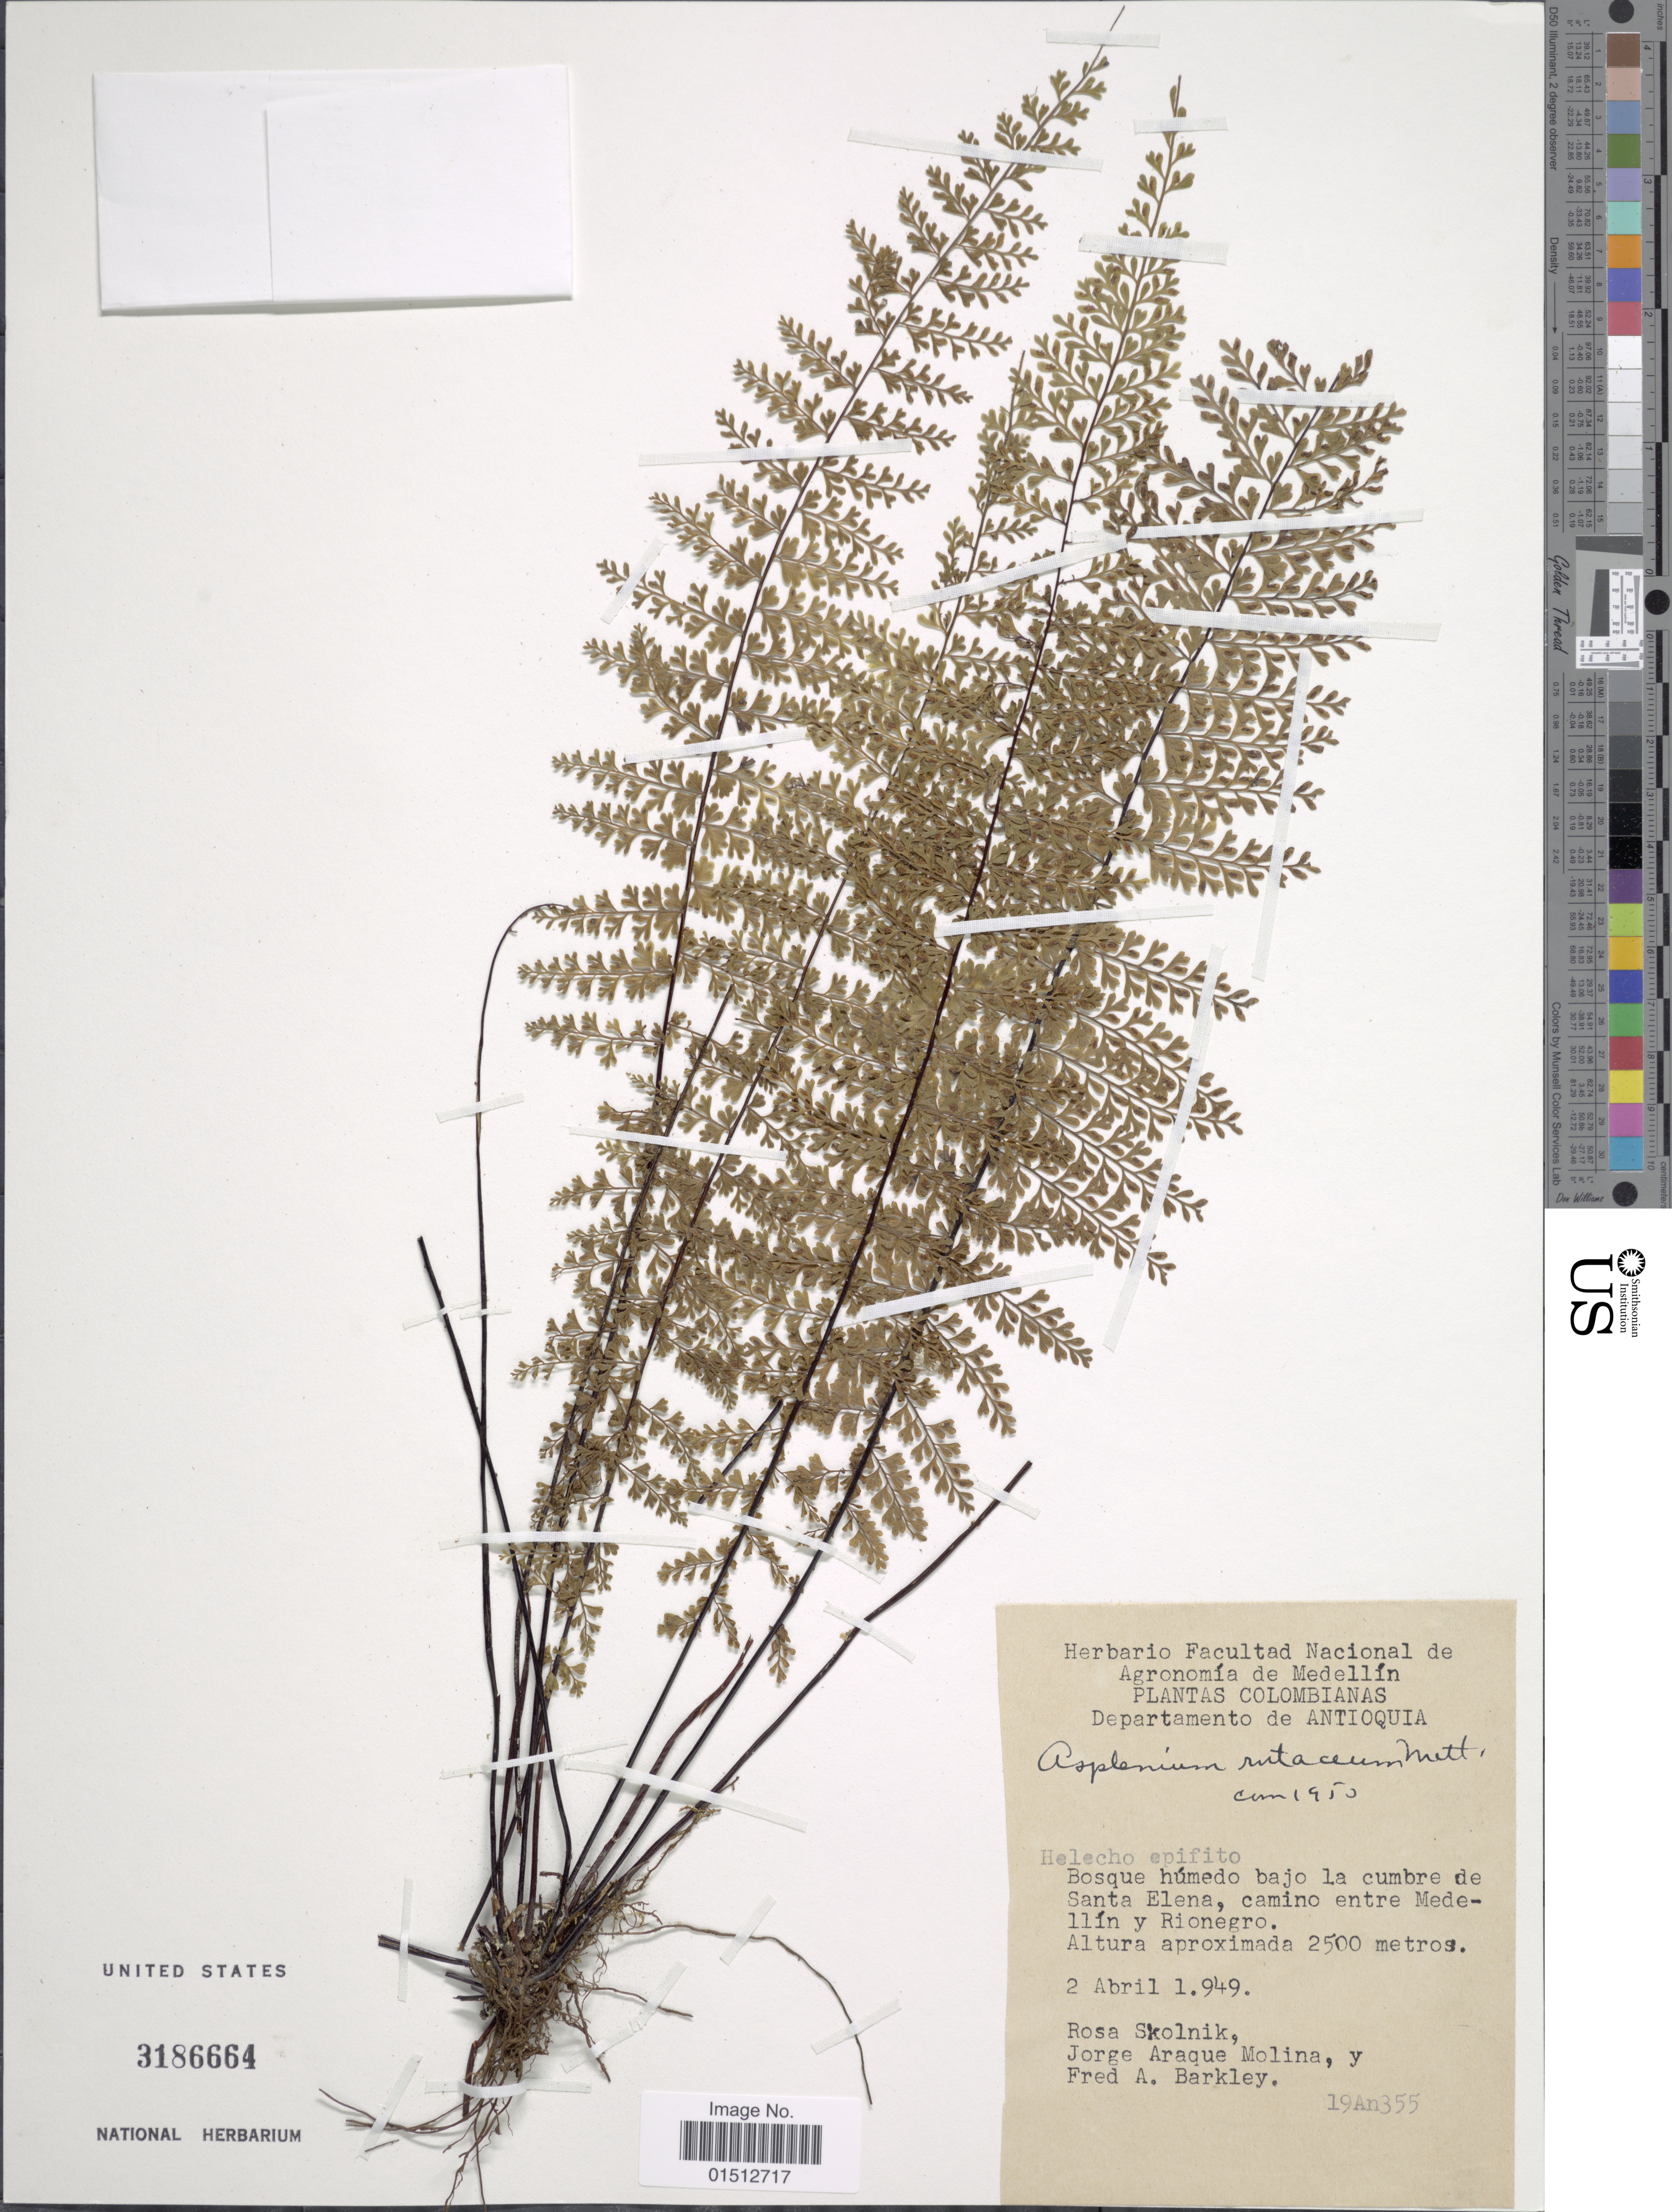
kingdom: Plantae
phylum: Tracheophyta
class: Polypodiopsida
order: Polypodiales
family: Aspleniaceae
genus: Asplenium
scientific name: Asplenium rutaceum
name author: (Willd.) Mett.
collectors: R. Skolnik, J. Araque Molina & F. A. Barkley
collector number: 19An355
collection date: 1949-04-02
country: Colombia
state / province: Antioquia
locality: Bosque humedo baja la cumbre de Santa Elena, camino entre Medellin y Rionegro.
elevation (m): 2500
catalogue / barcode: US 3186664